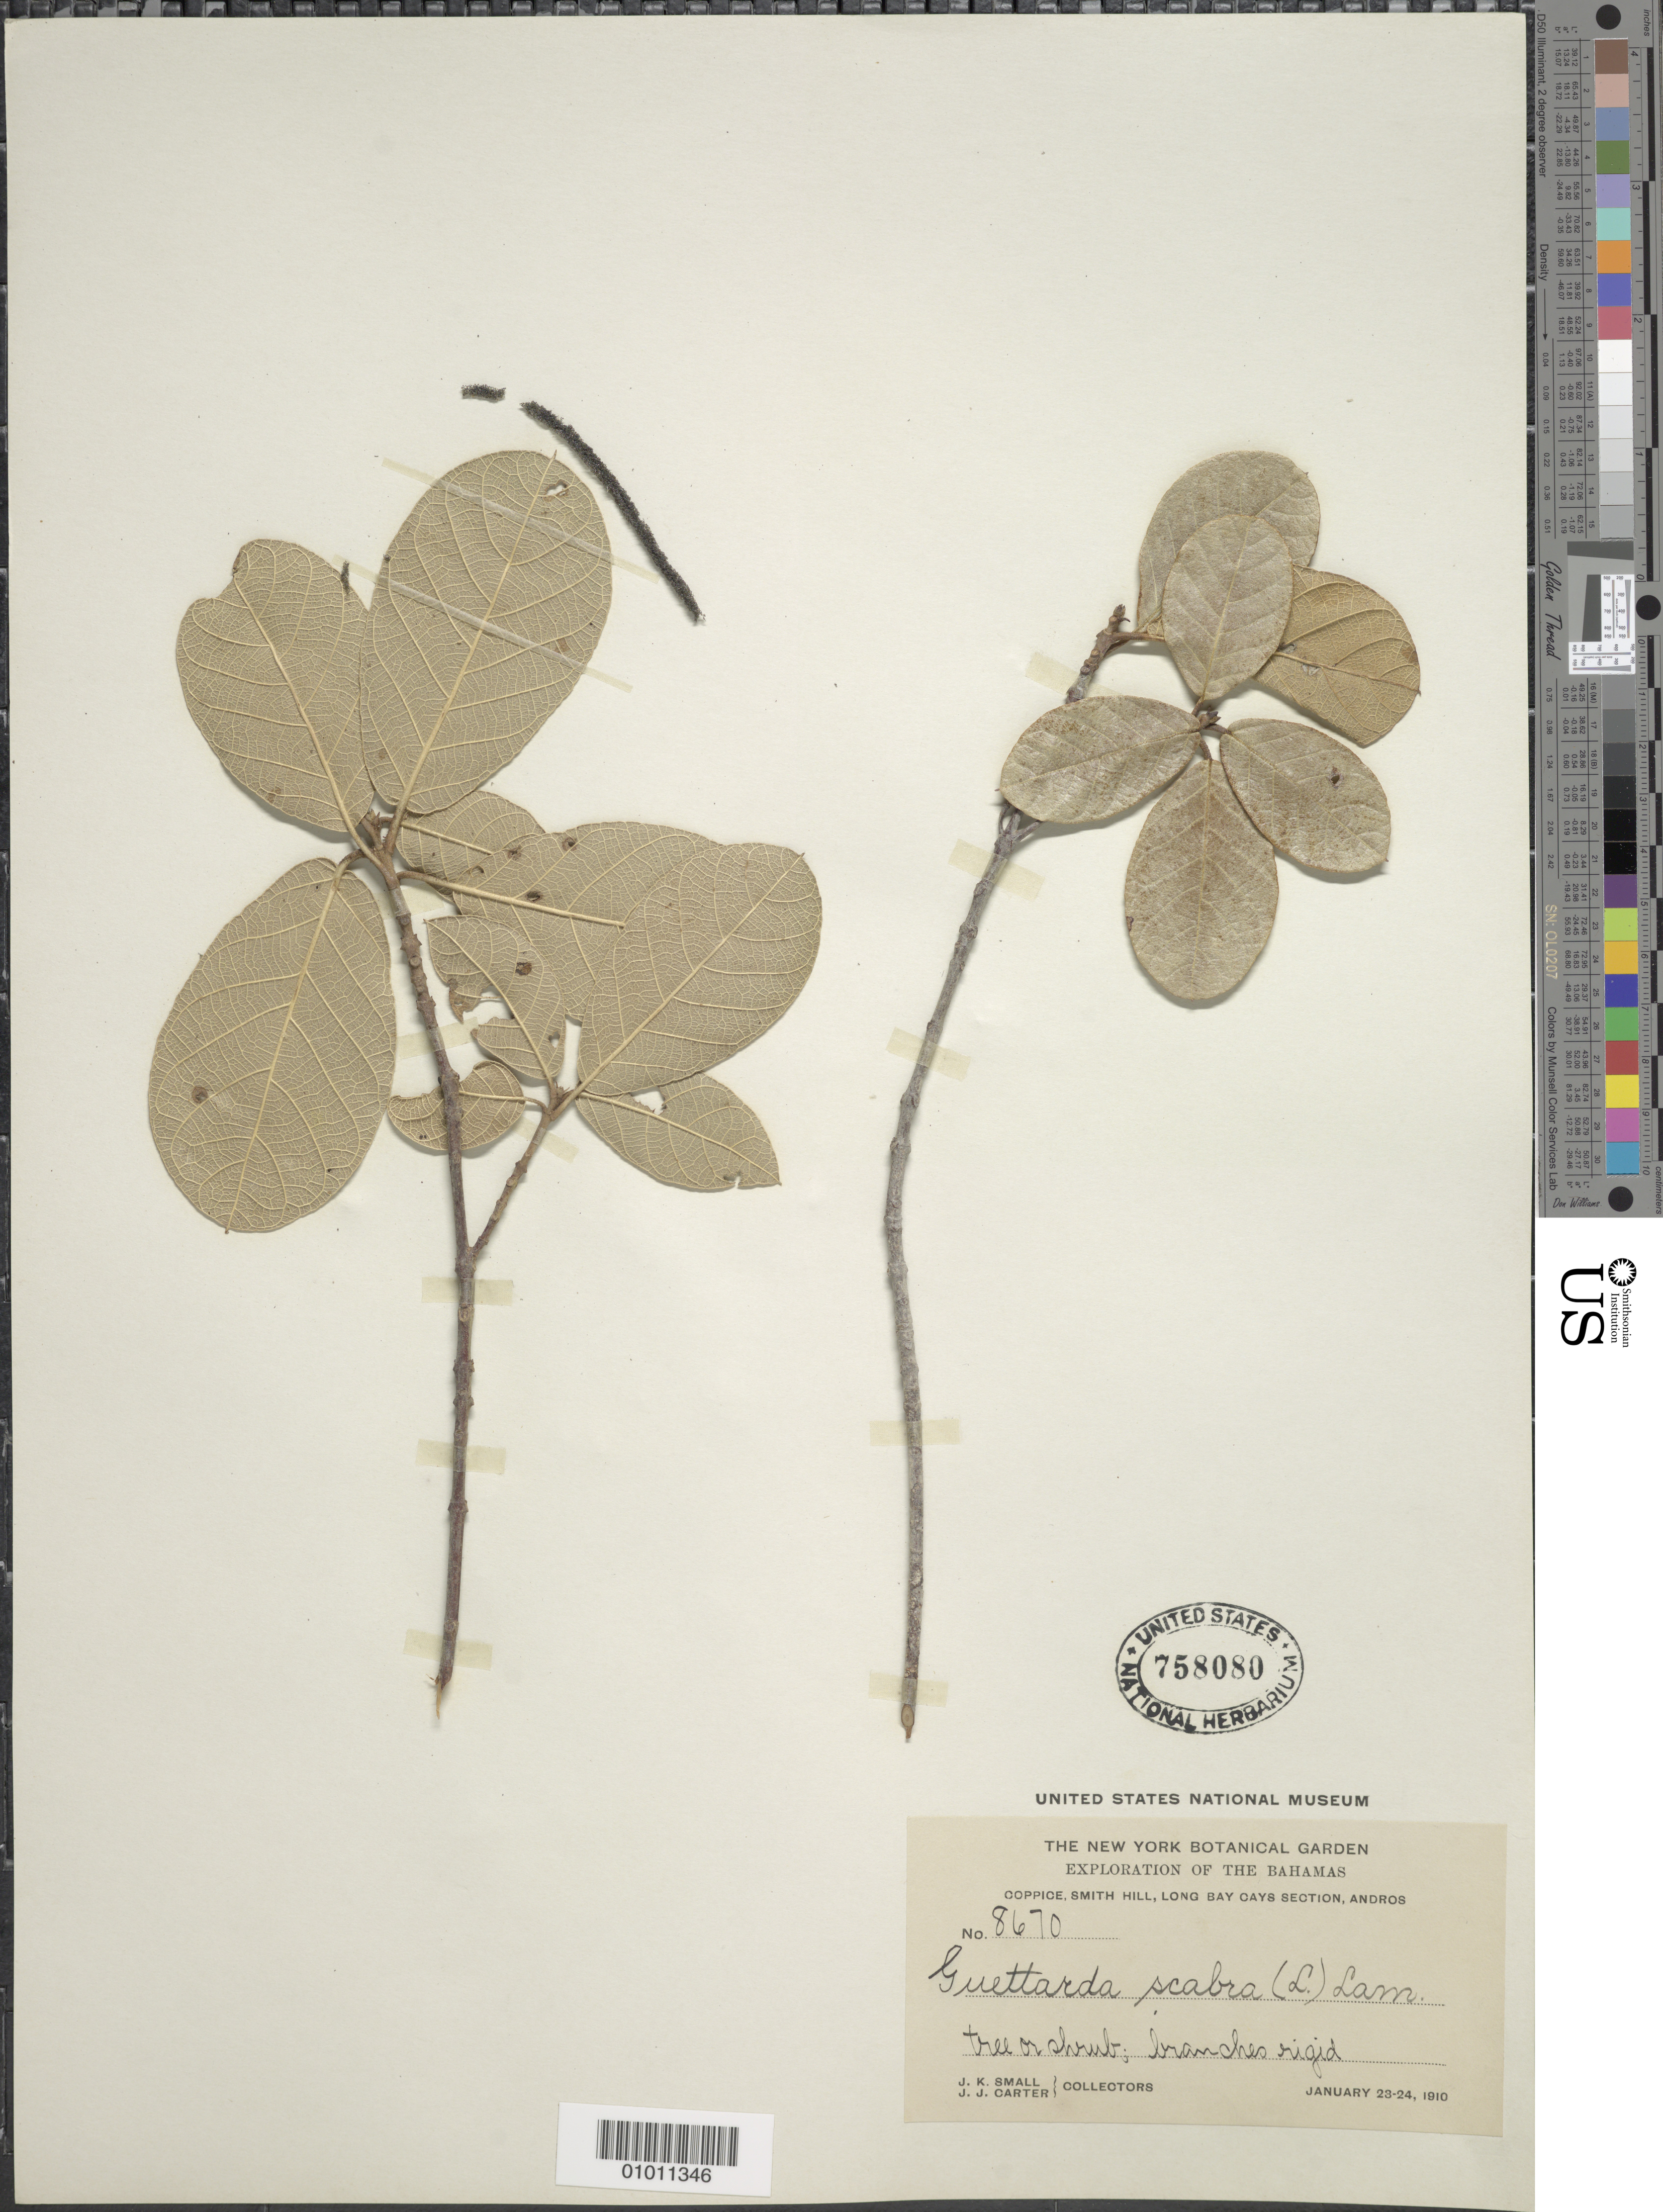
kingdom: Plantae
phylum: Tracheophyta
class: Magnoliopsida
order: Gentianales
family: Rubiaceae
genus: Guettarda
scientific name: Guettarda scabra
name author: (L.) Vent.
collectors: J. K. Small & J. J. Carter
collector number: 8670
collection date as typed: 23 Jan 1910 to 24 Jan 1910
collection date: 1910-01-23/1910-01-24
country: Bahamas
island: Andros I.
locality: Smith Hill, Long Bay Cays Section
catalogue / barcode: US 758080